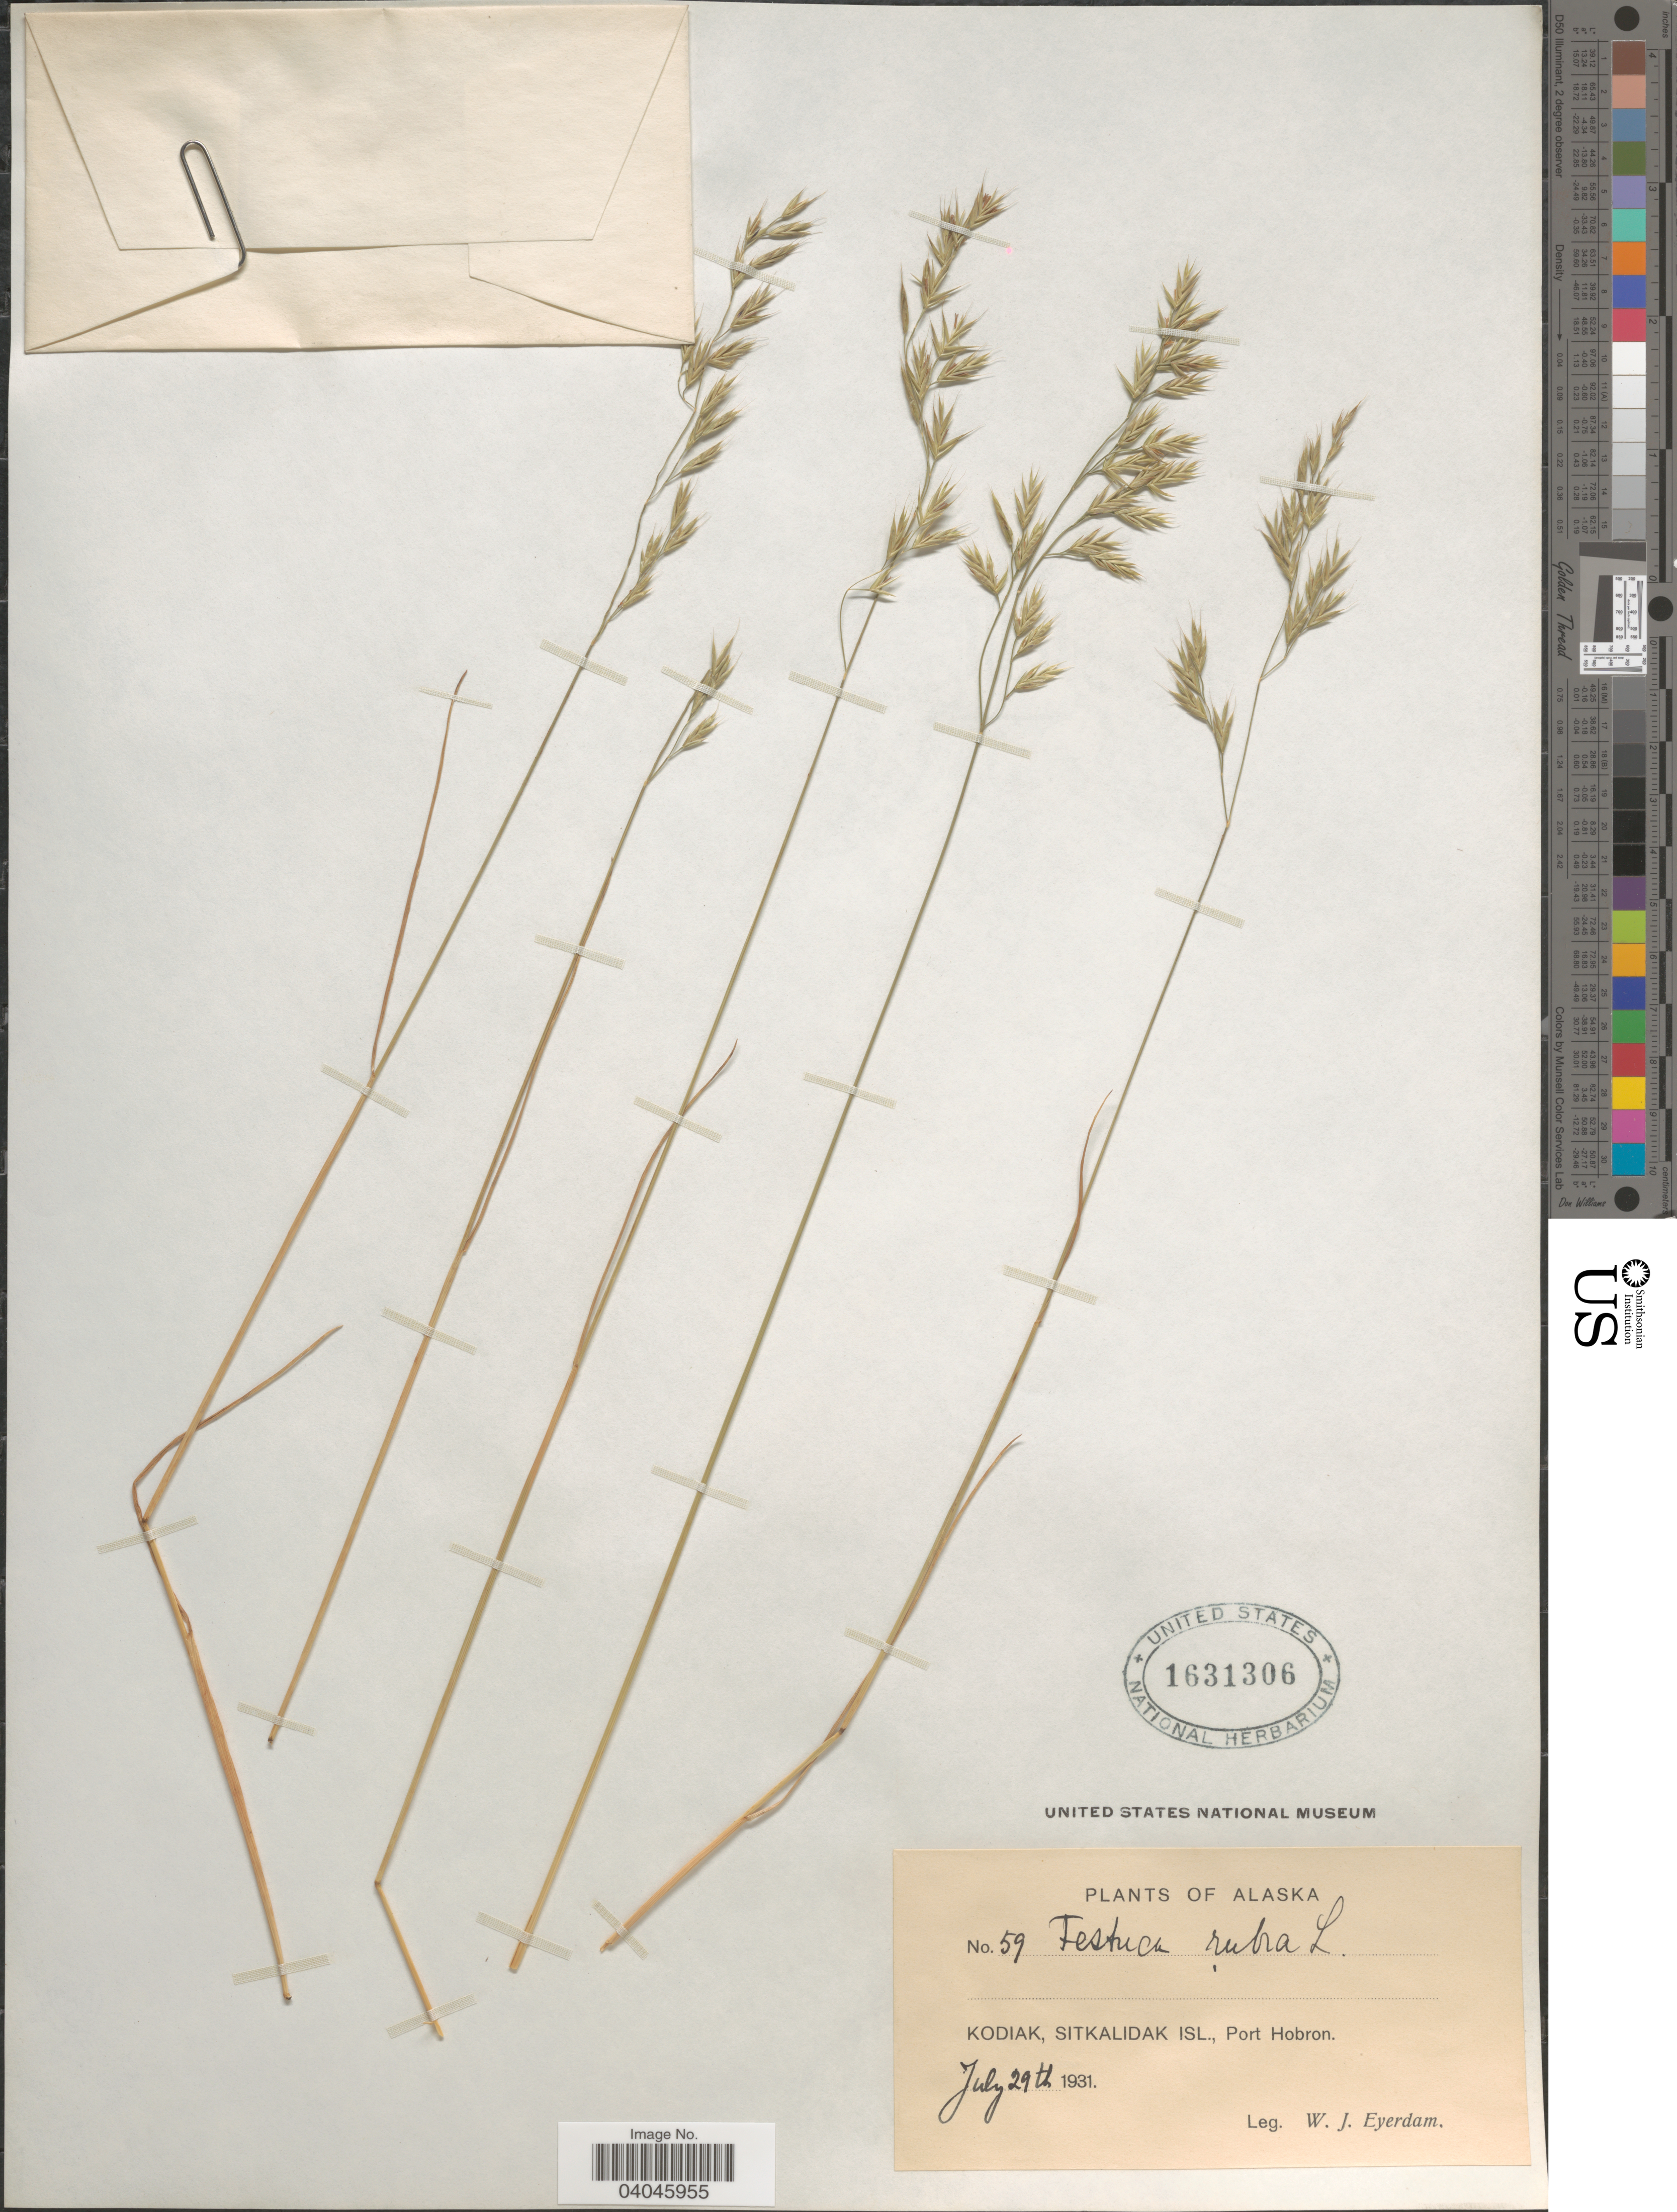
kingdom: Plantae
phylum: Tracheophyta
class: Liliopsida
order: Poales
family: Poaceae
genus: Festuca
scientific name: Festuca rubra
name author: L.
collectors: W. J. Eyerdam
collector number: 59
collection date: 1931-07-29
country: United States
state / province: Alaska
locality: Kodiak, Sitkalidak Isl., Port Hobron.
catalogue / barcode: US 1631306